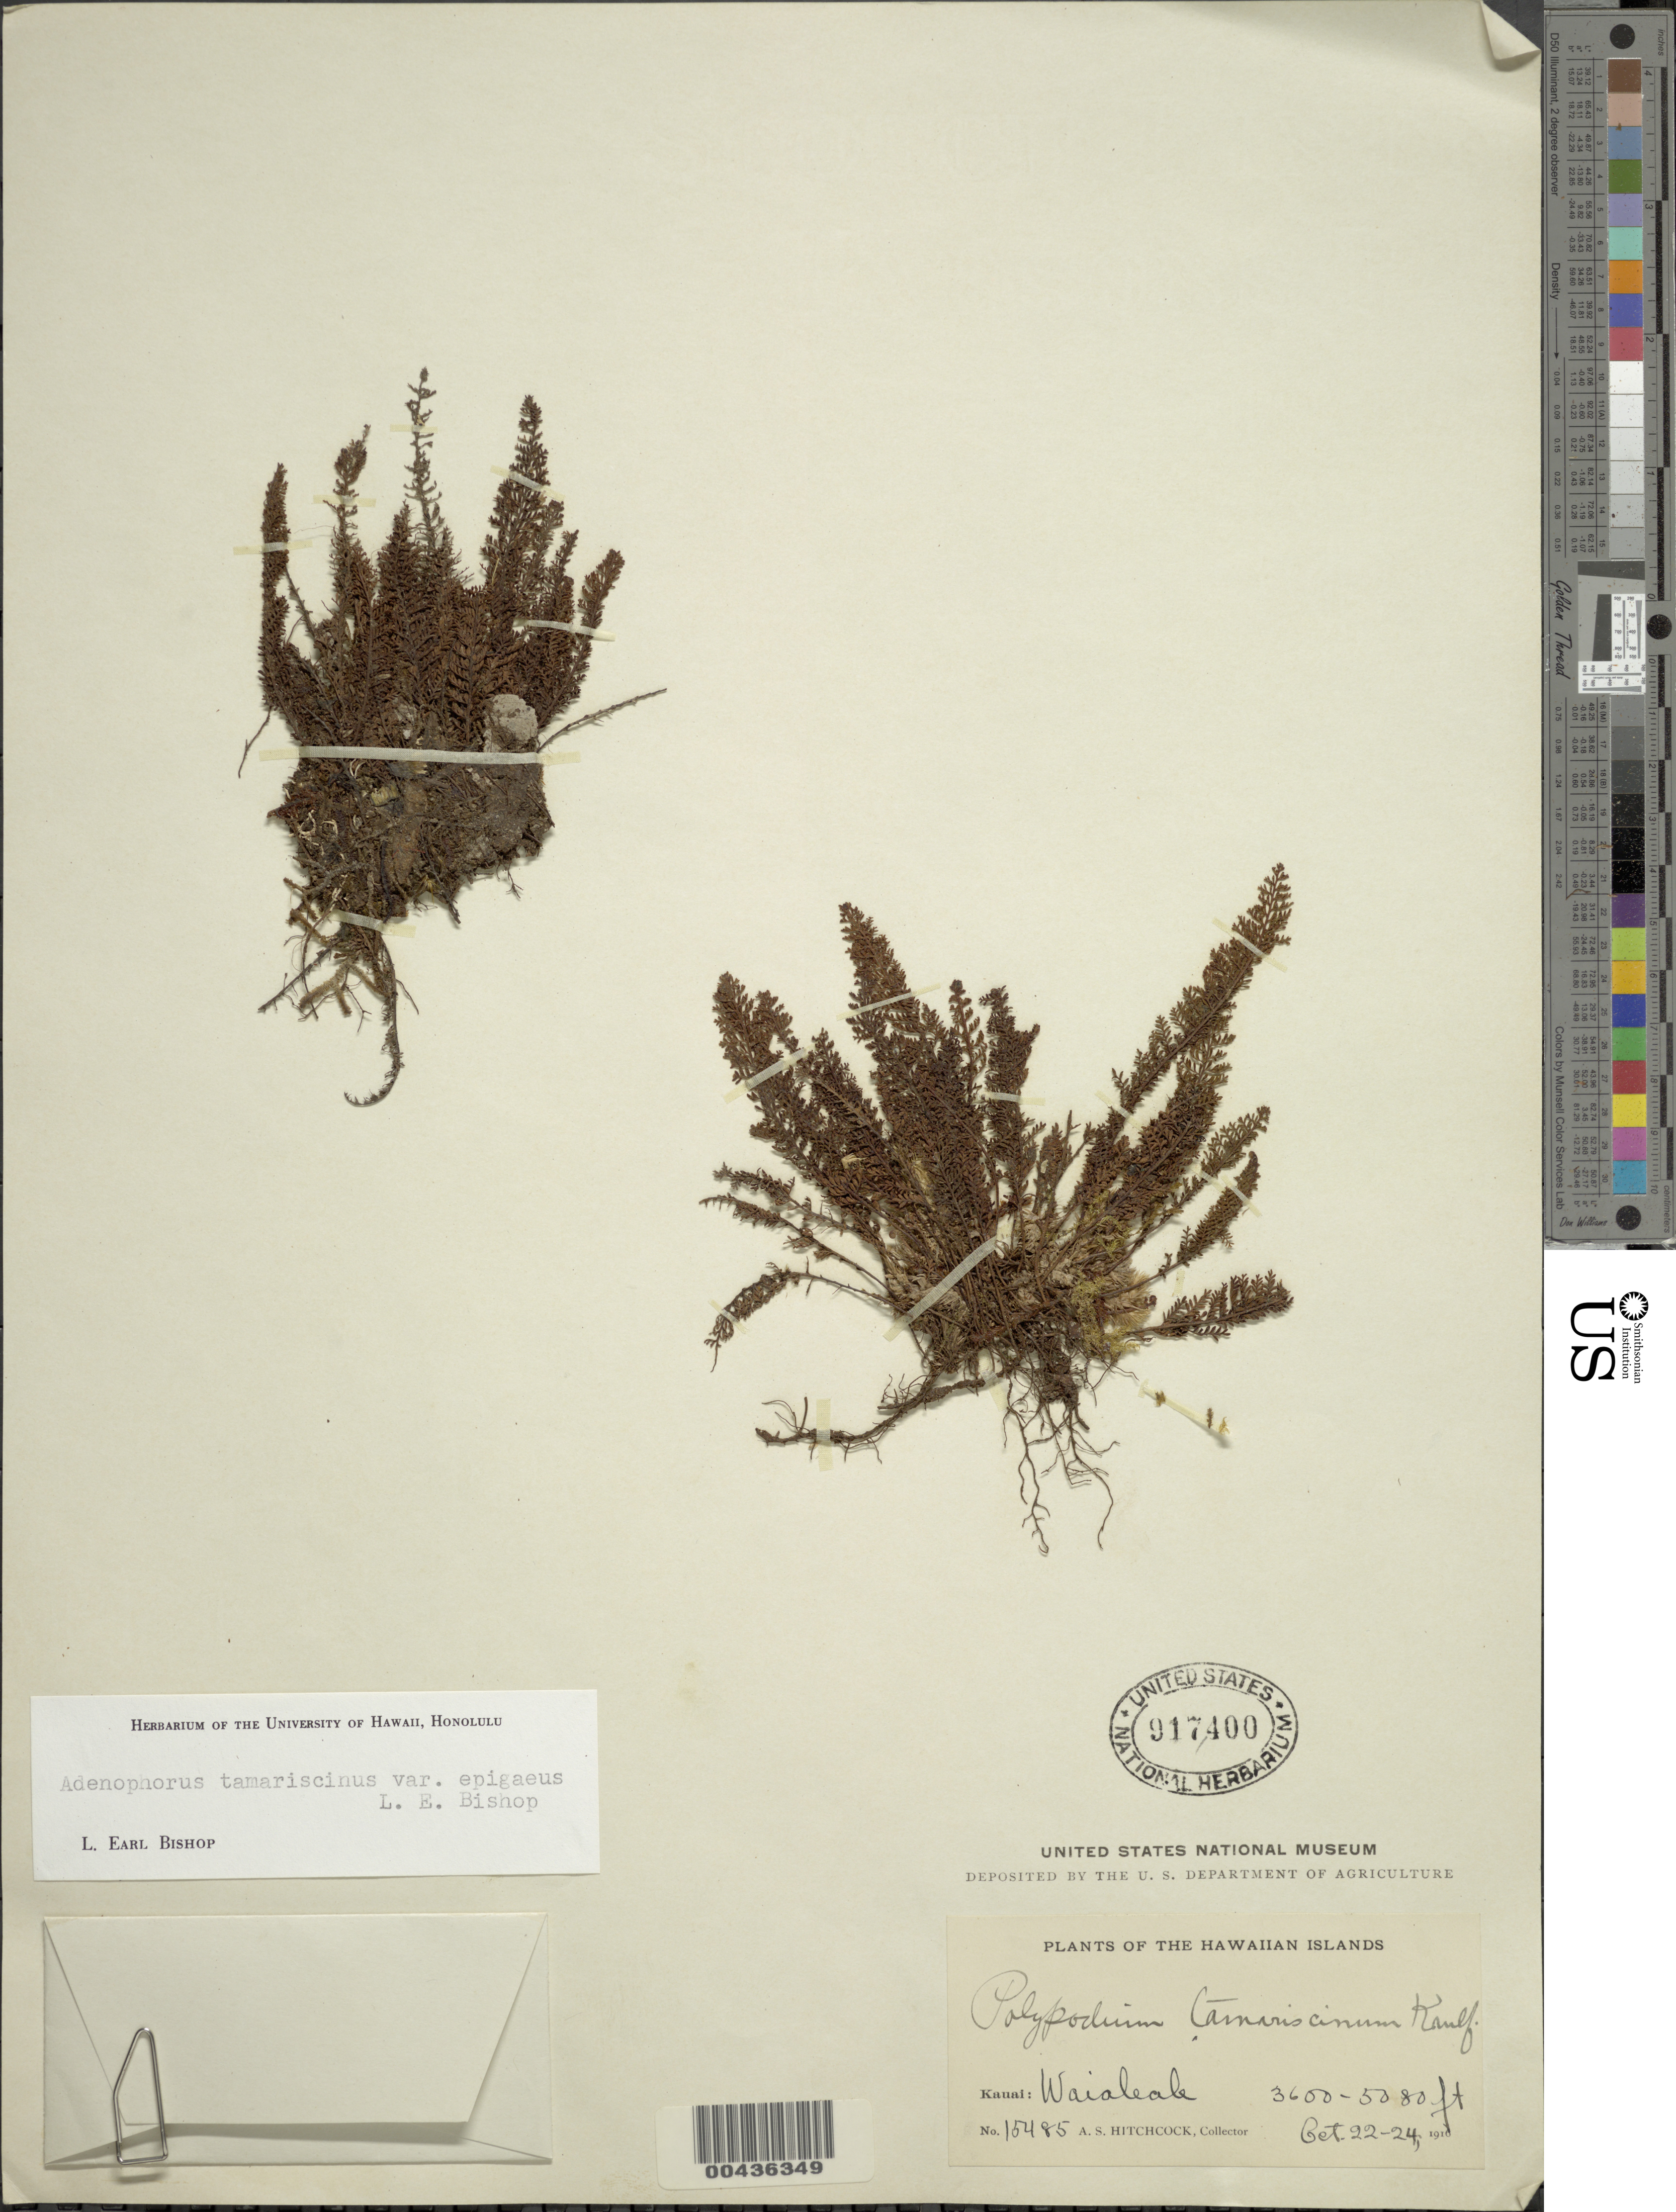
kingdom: Plantae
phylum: Tracheophyta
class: Polypodiopsida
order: Polypodiales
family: Polypodiaceae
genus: Adenophorus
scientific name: Adenophorus epigaeus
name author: (L.E. Bishop) W.H. Wagner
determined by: Bishop, L. E.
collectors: A. S. Hitchcock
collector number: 15485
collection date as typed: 22 Oct 1916 to 24 Oct 1916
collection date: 1916-10-22/1916-10-24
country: United States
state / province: Hawaii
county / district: Kauai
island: Kaua'i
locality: Waialeale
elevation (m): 1097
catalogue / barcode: US 917400